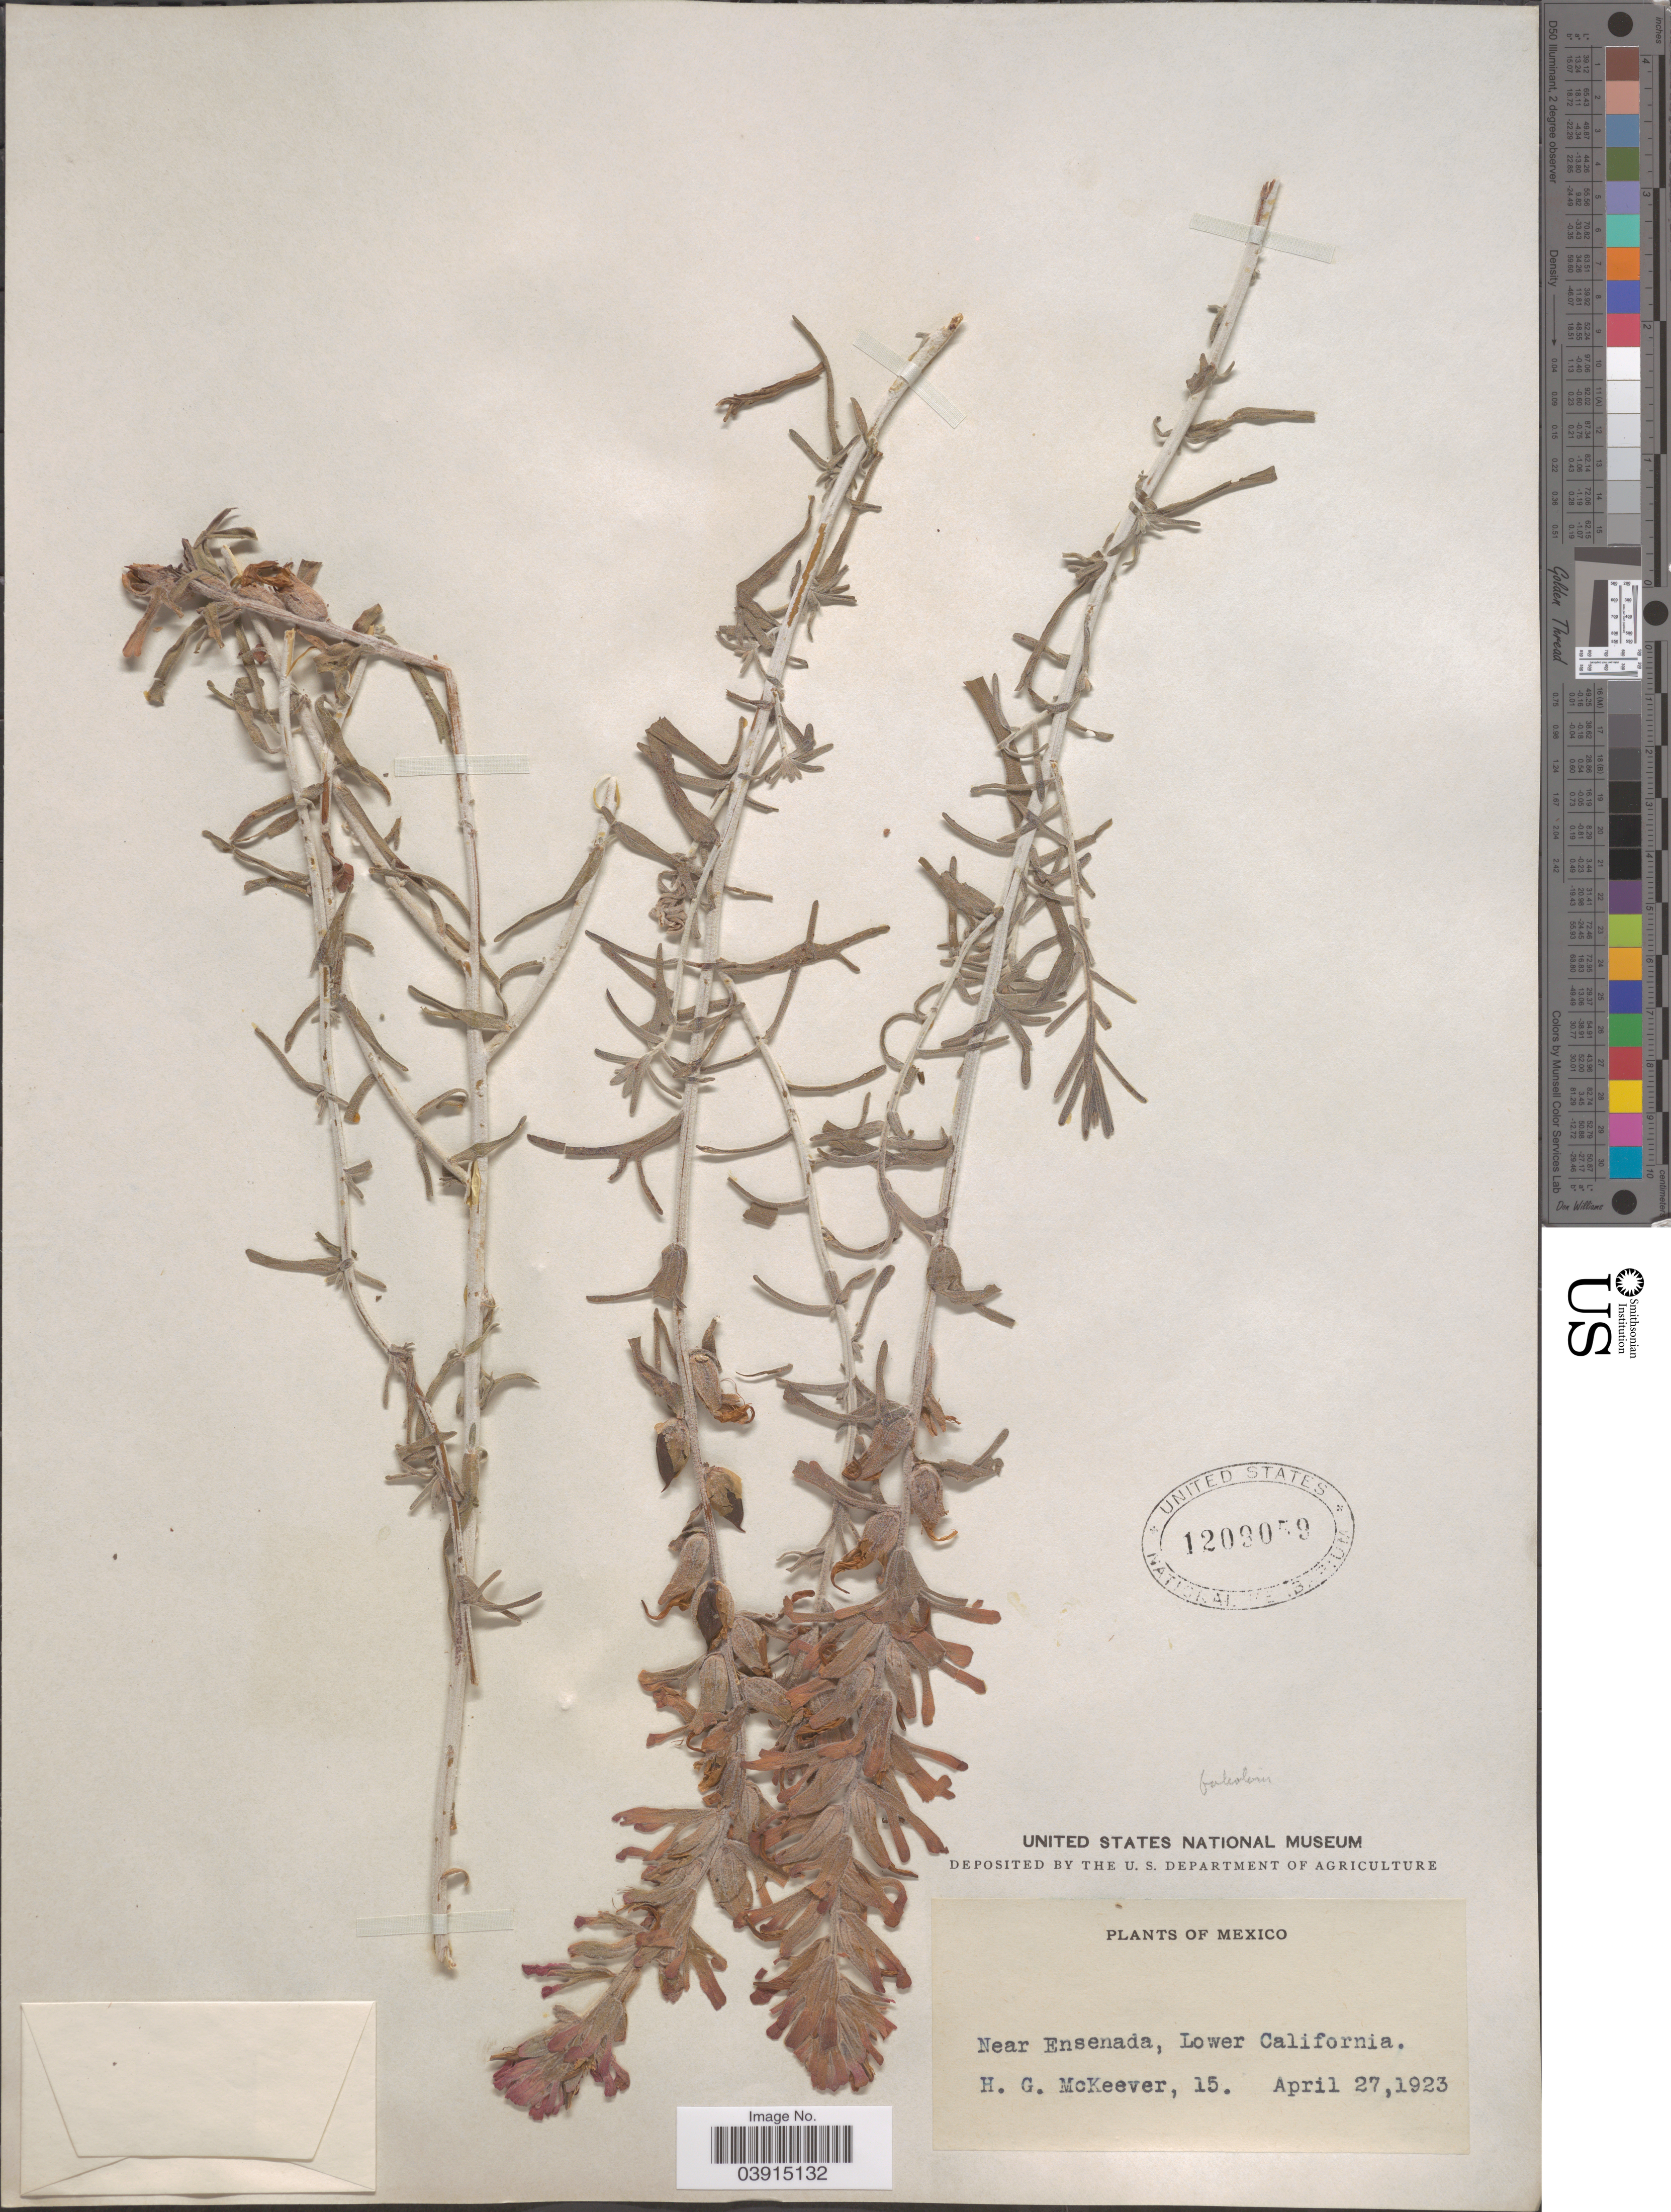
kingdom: Plantae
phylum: Tracheophyta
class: Magnoliopsida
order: Lamiales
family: Orobanchaceae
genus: Castilleja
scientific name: Castilleja foliolosa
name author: Hook. f.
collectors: H. McKeever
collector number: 15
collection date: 1923-04-27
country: Mexico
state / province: Baja California Norte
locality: Near Ensenada, Lower California.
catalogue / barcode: US 1208059